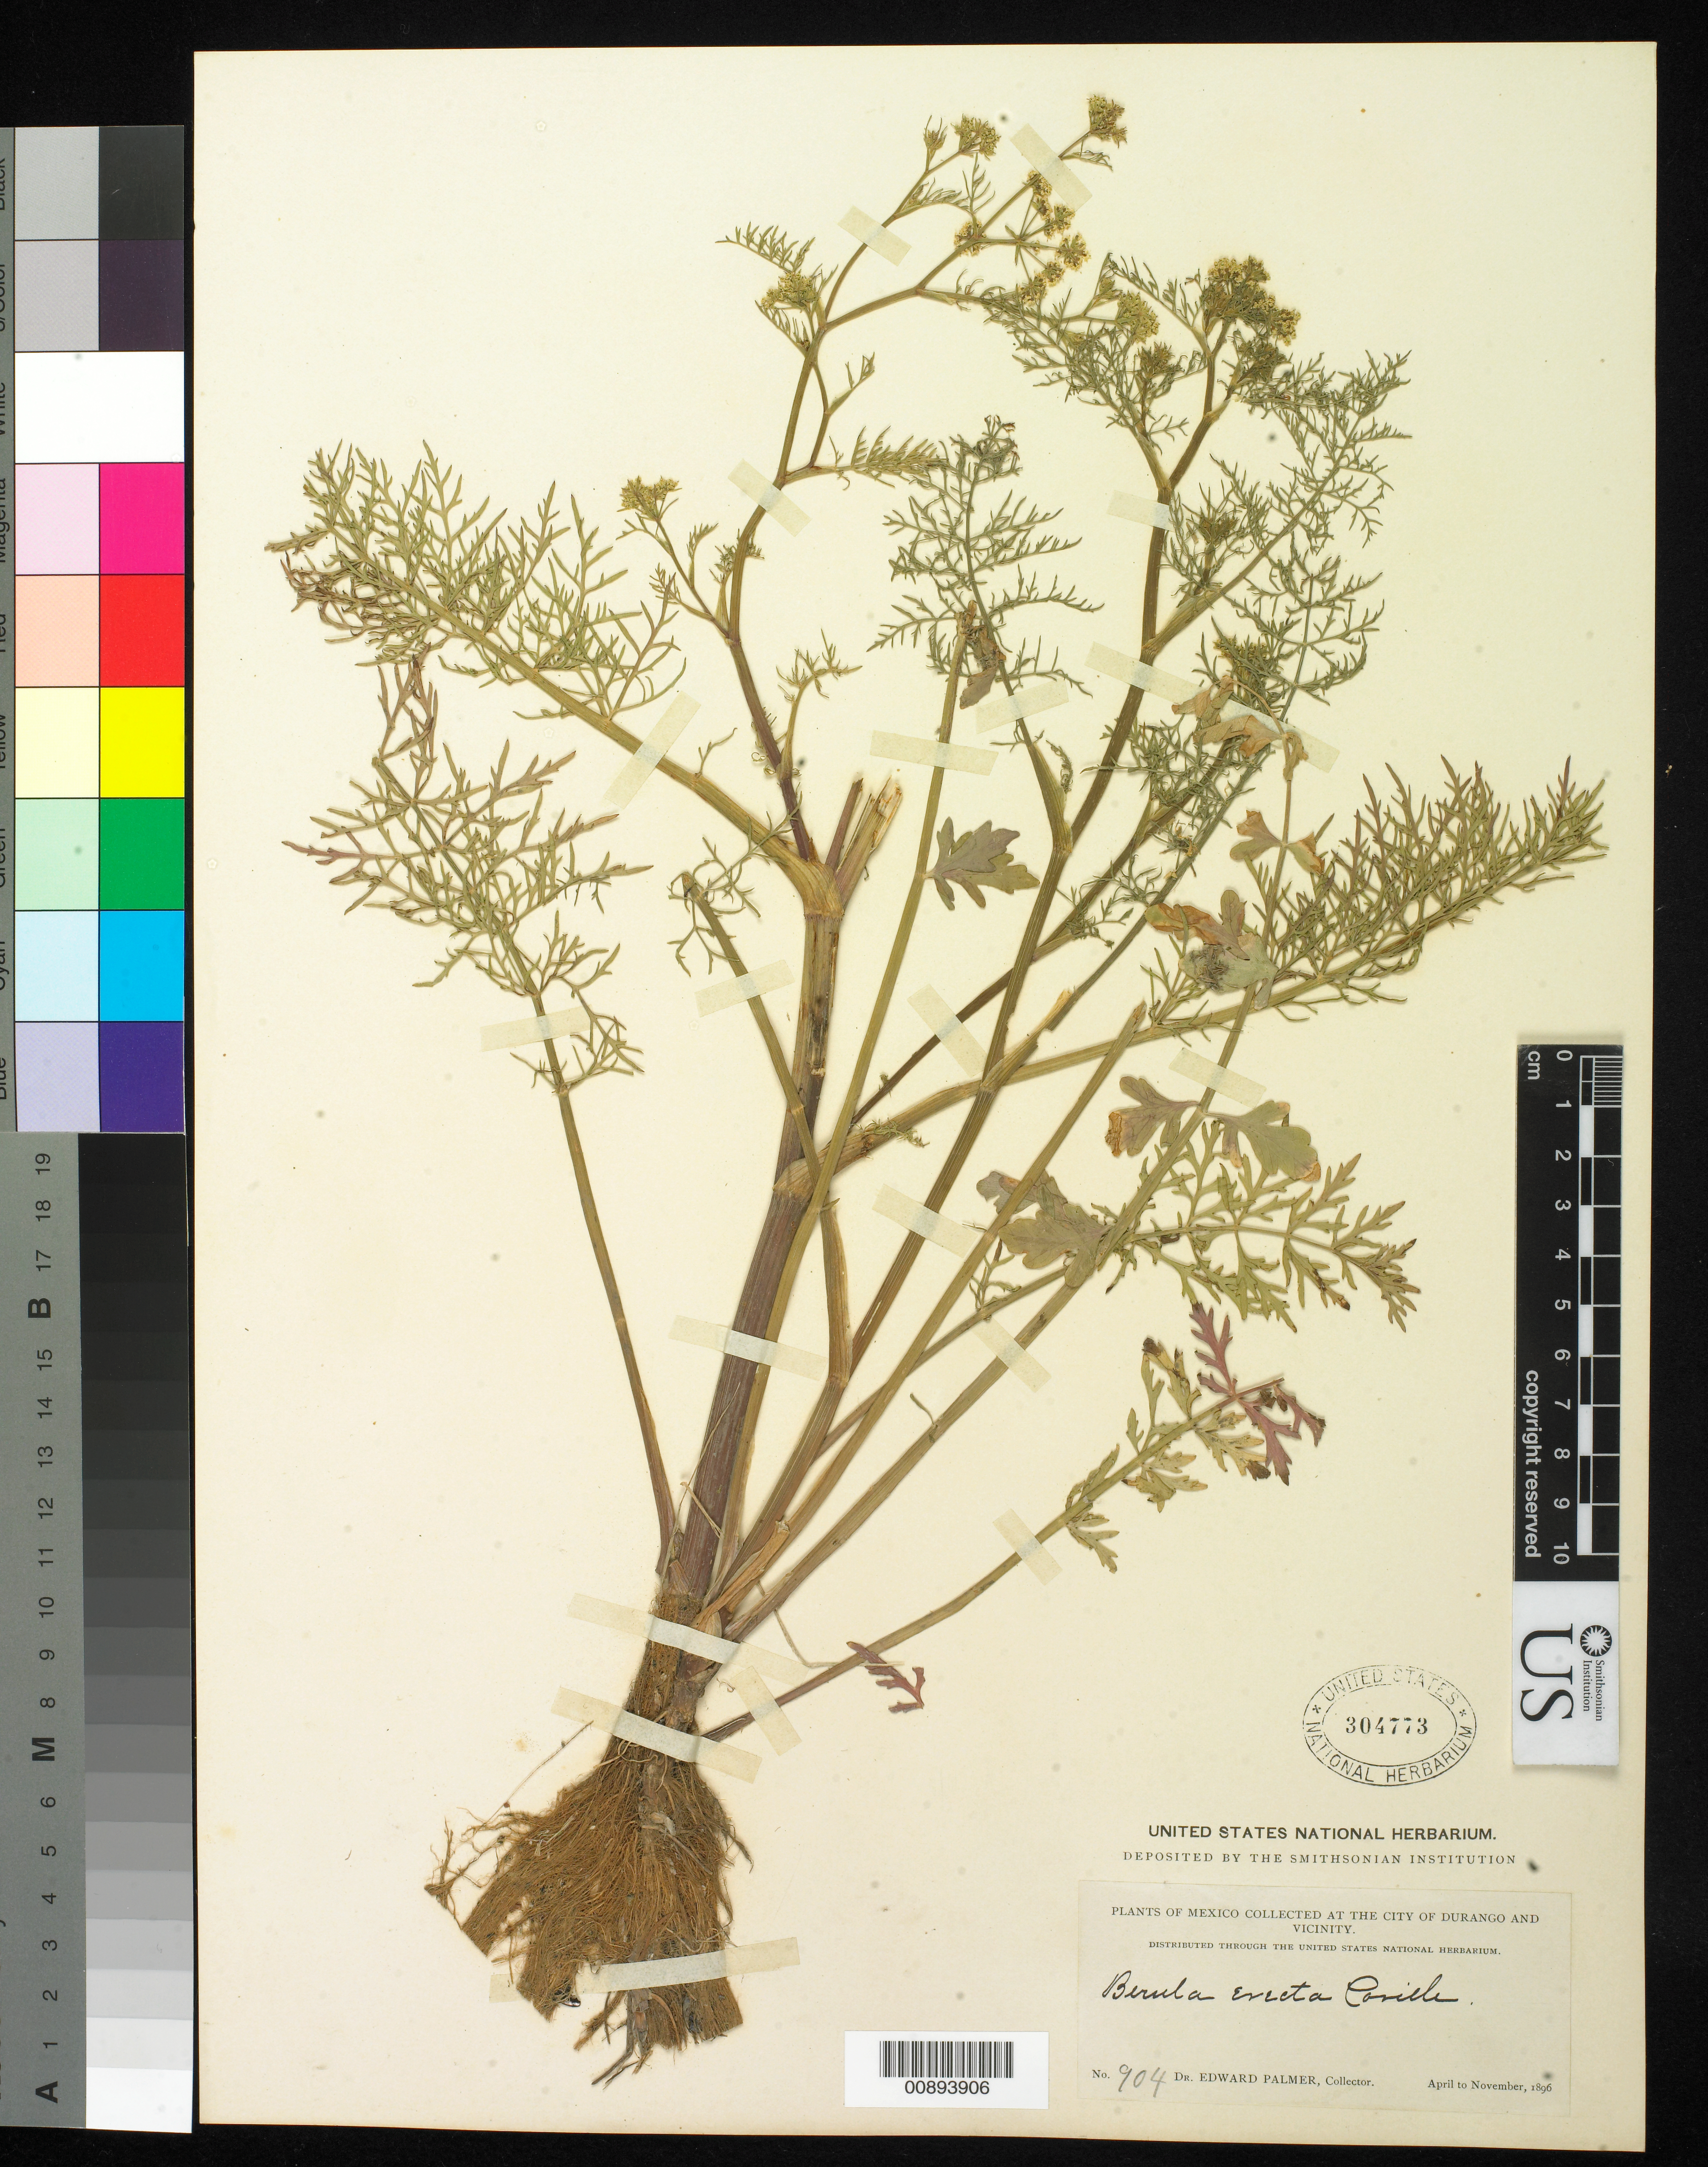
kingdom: Plantae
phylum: Tracheophyta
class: Magnoliopsida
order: Apiales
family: Apiaceae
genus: Berula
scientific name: Berula erecta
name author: (Huds.) Coville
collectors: E. Palmer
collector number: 904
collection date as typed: Apr 1896 to -- Nov 1896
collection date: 1896-04/1896-11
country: Mexico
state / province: Durango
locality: City of Durango and vicinity.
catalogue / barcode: US 304773